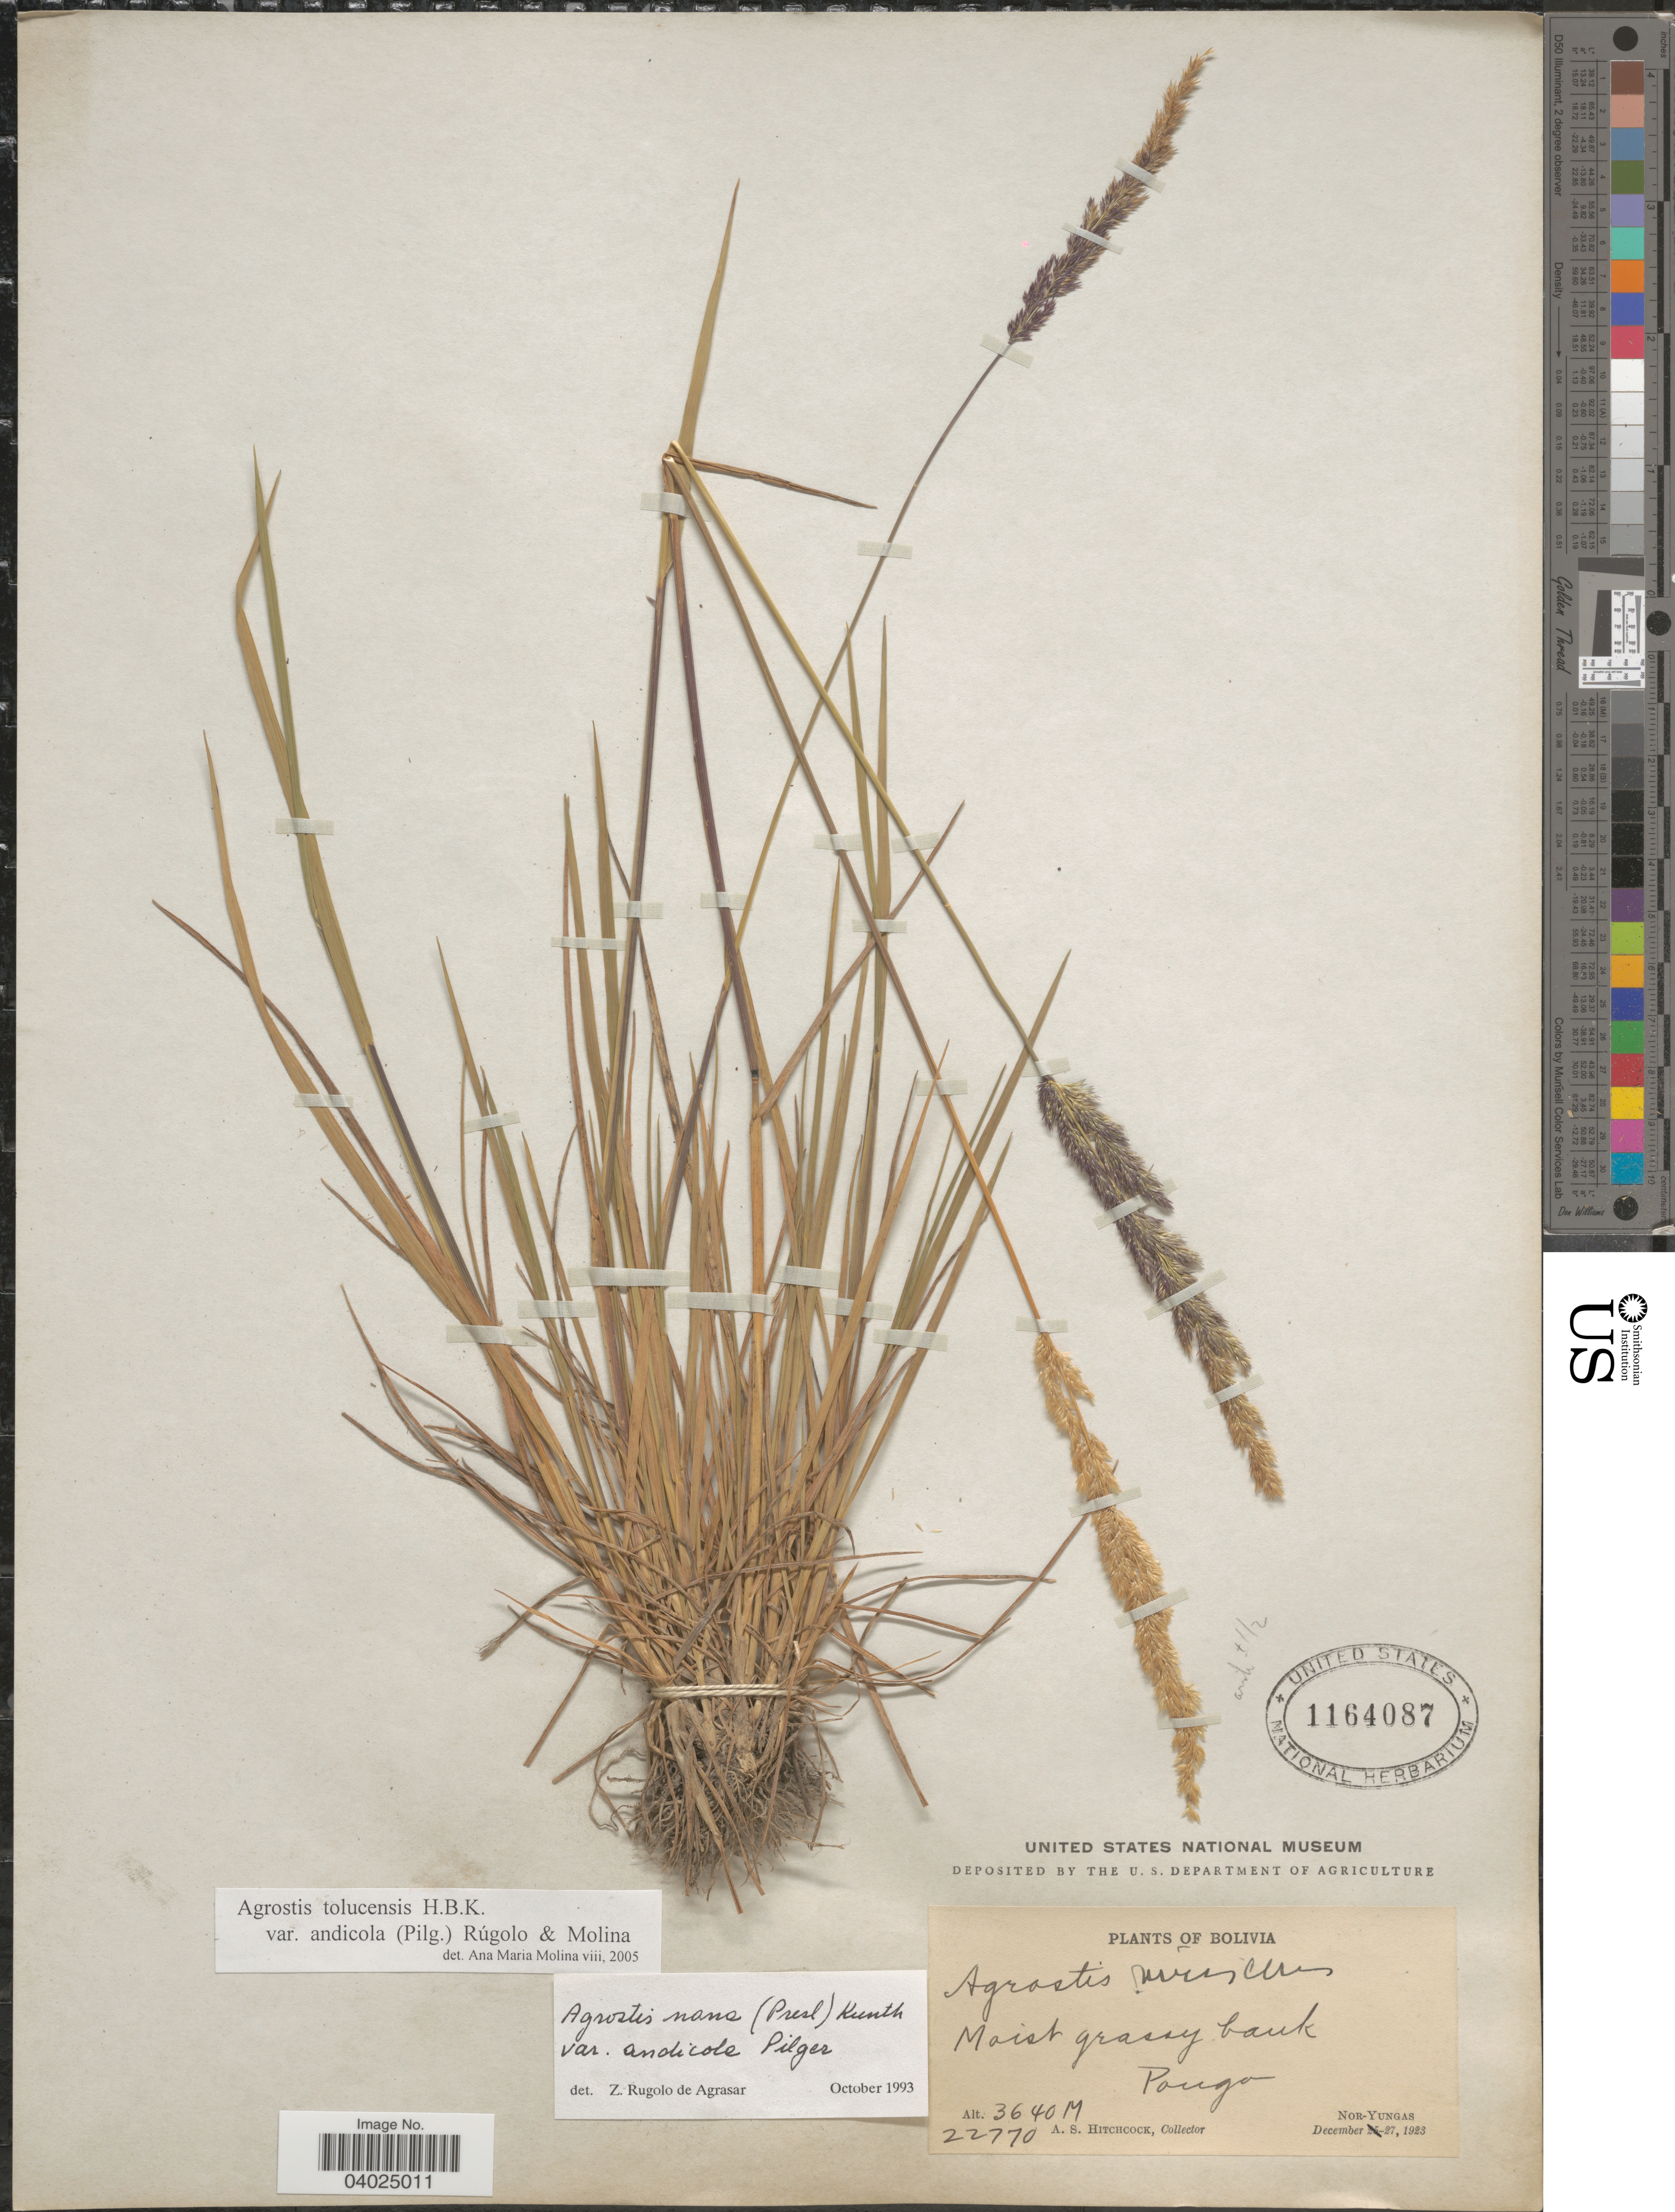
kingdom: Plantae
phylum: Tracheophyta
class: Liliopsida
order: Poales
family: Poaceae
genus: Agrostis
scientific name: Agrostis tolucensis var. andicola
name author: (Pilg.) Rúgolo & A.M. Molina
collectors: A. S. Hitchcock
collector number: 22770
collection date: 1923-12-27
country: Bolivia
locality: Pongo. Nor-Yungas.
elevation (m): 3640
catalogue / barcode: US 1164087